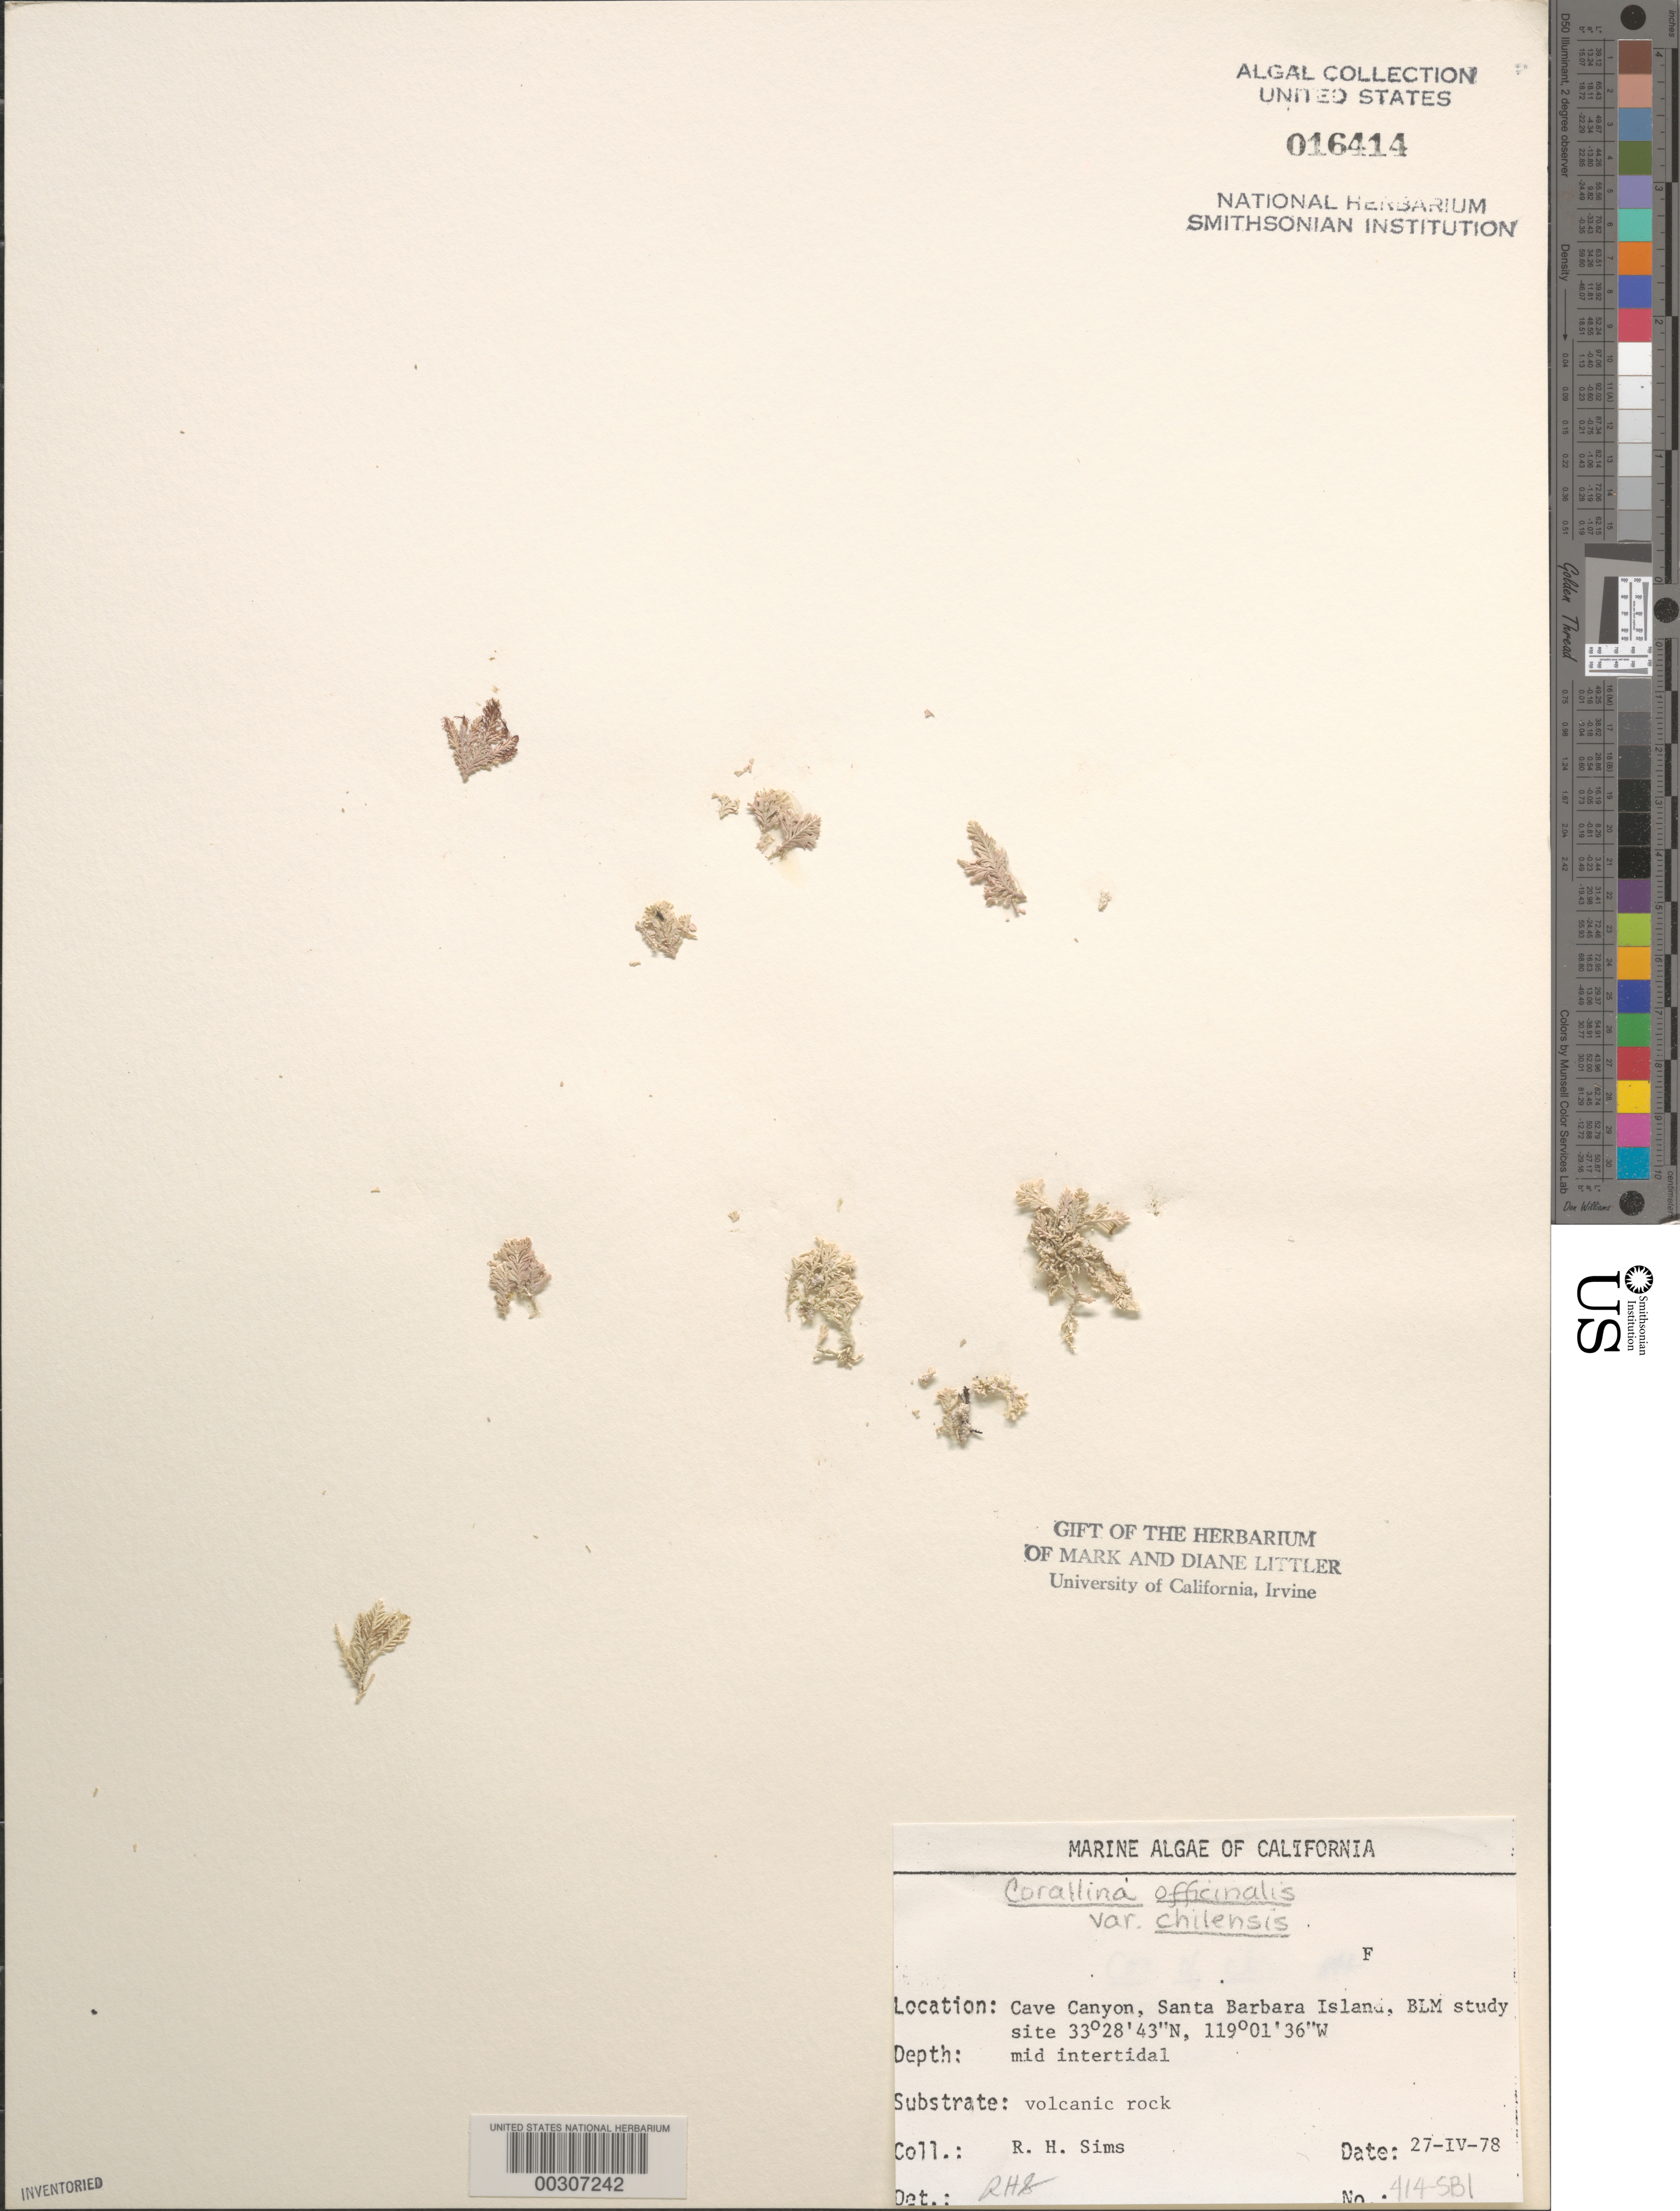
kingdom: Plantae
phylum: Rhodophyta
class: Florideophyceae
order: Corallinales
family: Corallinaceae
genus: Corallina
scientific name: Corallina officinalis var. chilensis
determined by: Sims, Robert H.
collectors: R. H. Sims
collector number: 414-SBI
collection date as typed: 27 Apr 1978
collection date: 1978-04-27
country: United States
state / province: California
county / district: Santa Barbara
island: Santa Barbara Island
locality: Cave Canyon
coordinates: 33 28' 43" N, 119 01' 36" W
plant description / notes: BLM-SOCALBIGHT Rocky Intertidal Survey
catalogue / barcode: US 16414